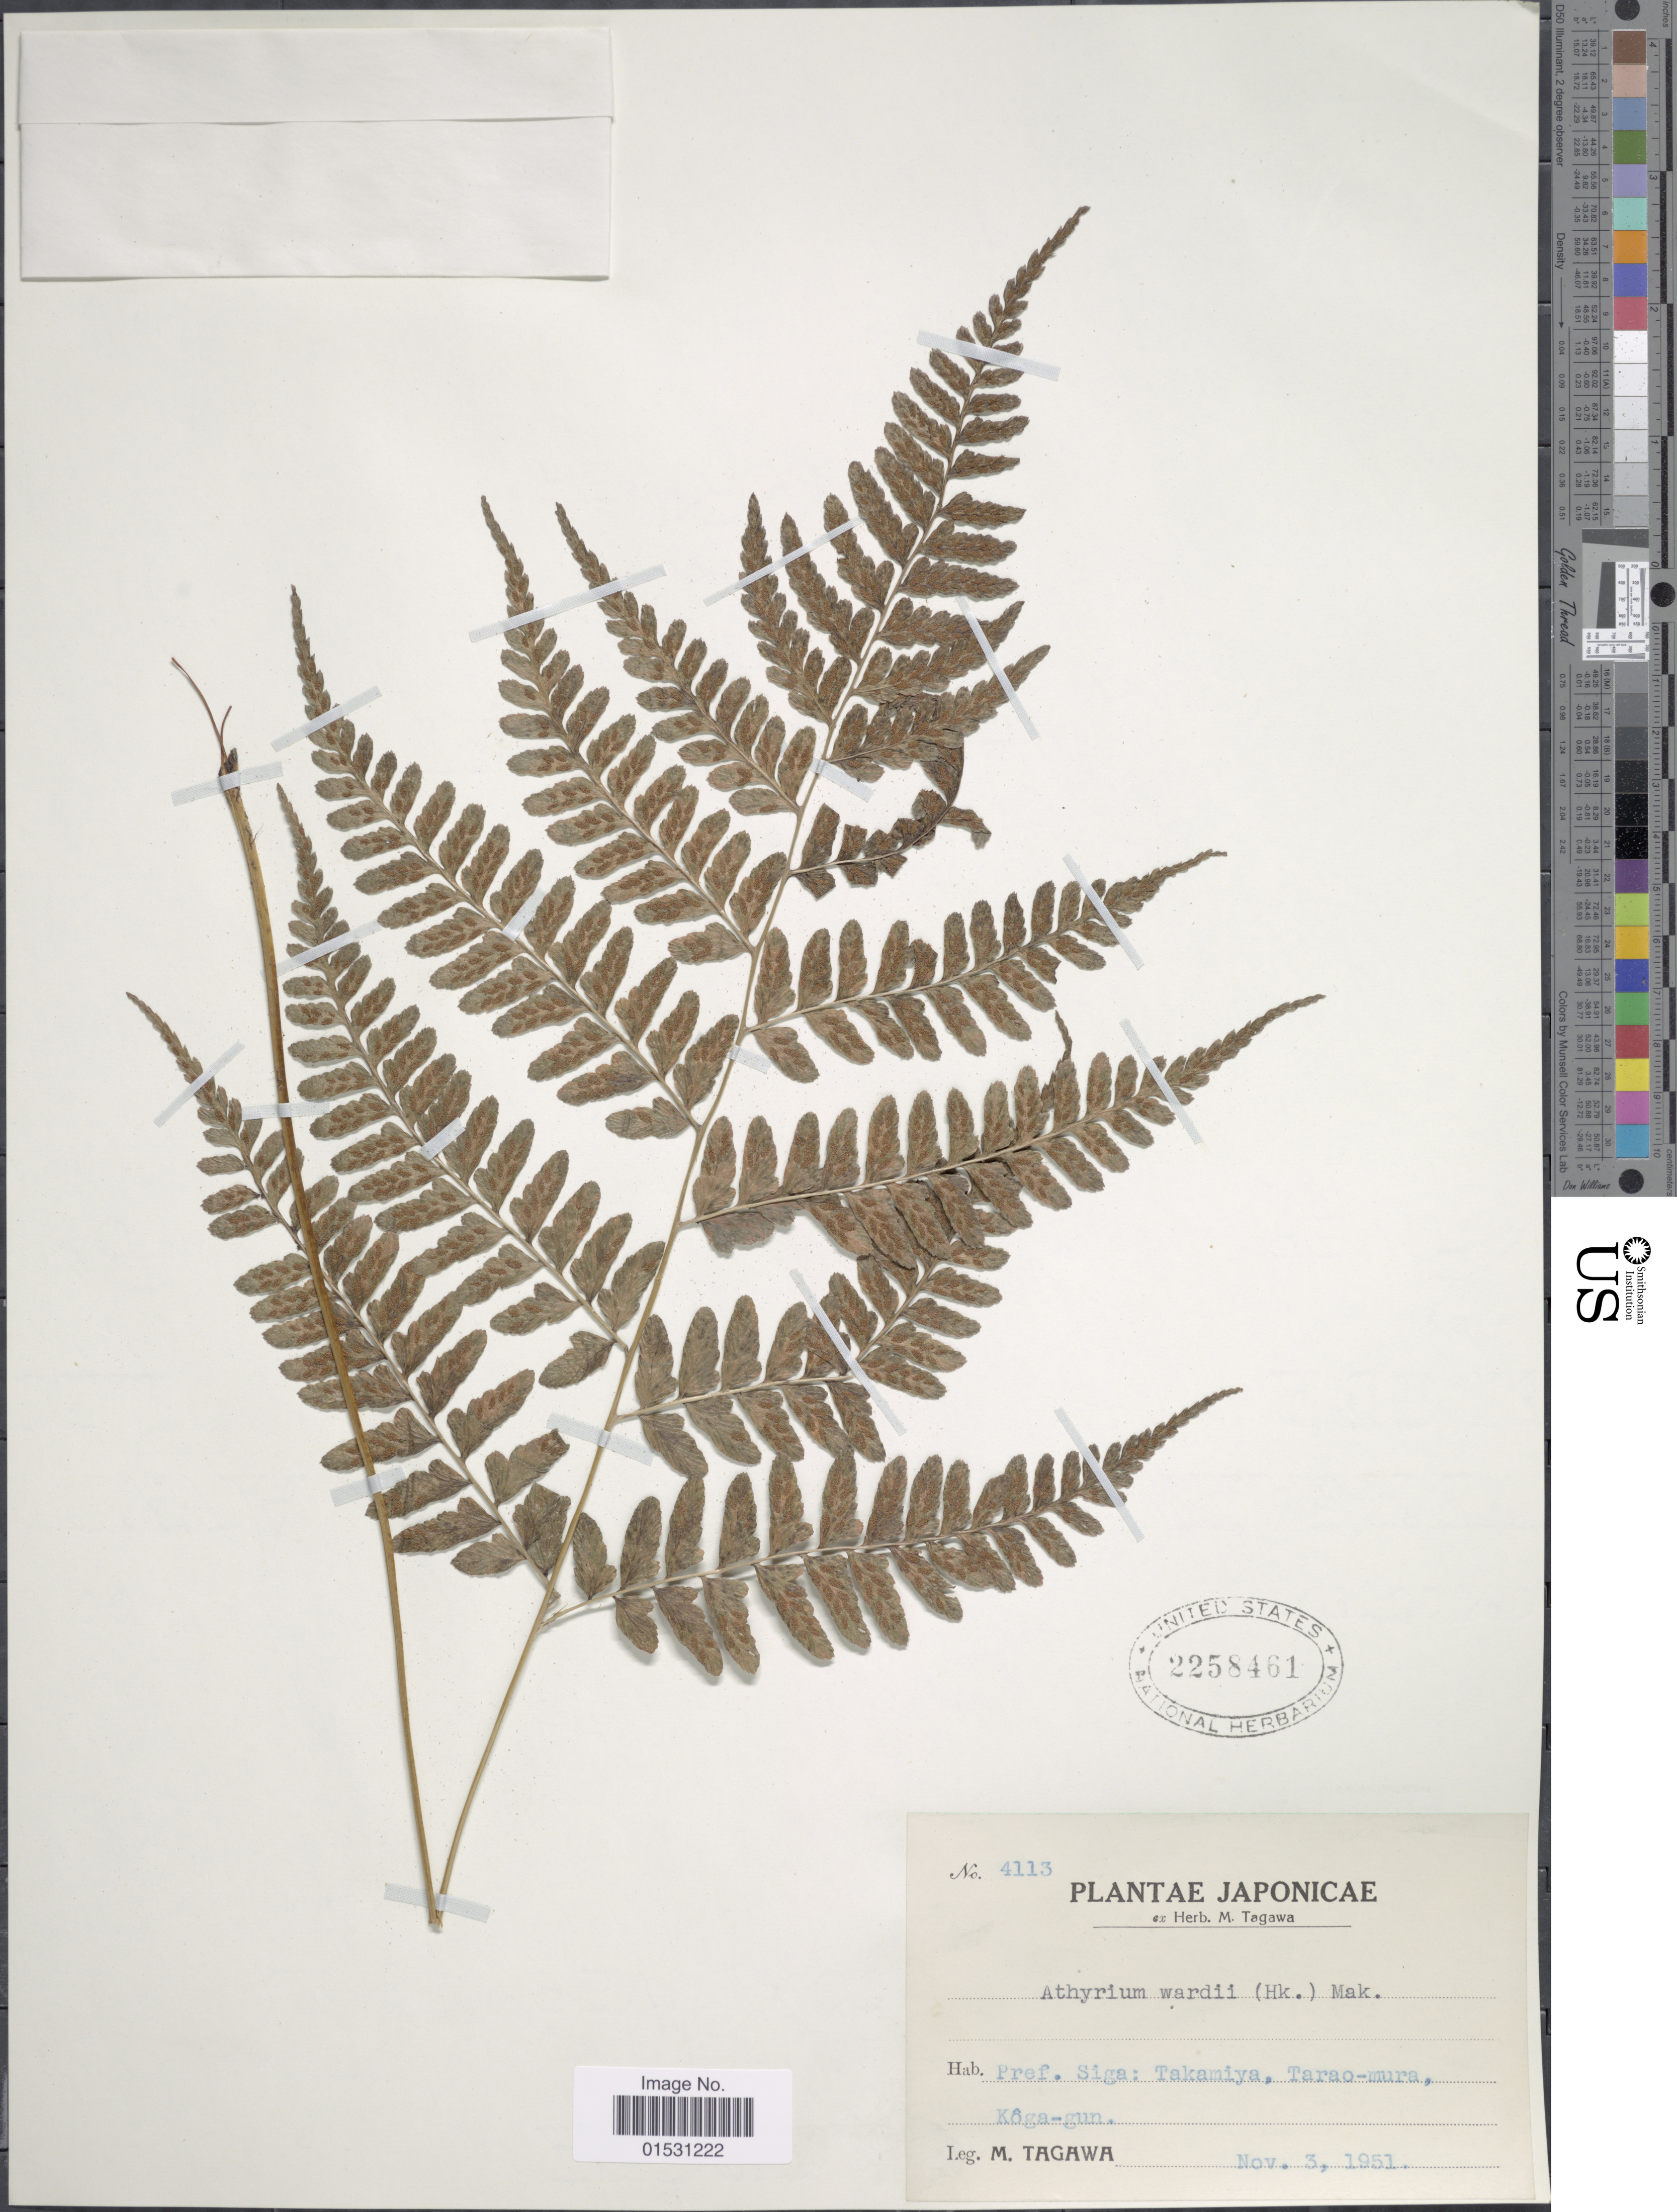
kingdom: Plantae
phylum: Tracheophyta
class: Polypodiopsida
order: Polypodiales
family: Athyriaceae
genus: Athyrium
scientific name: Athyrium wardii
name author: (Hook.) Makino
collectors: M. Tagawa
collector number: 4113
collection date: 1951-11-03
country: Japan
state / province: Siga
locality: Japonicae. Pref. Siga: Takamiya, Tarao-mura, Koga-gun.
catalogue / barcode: US 2258461